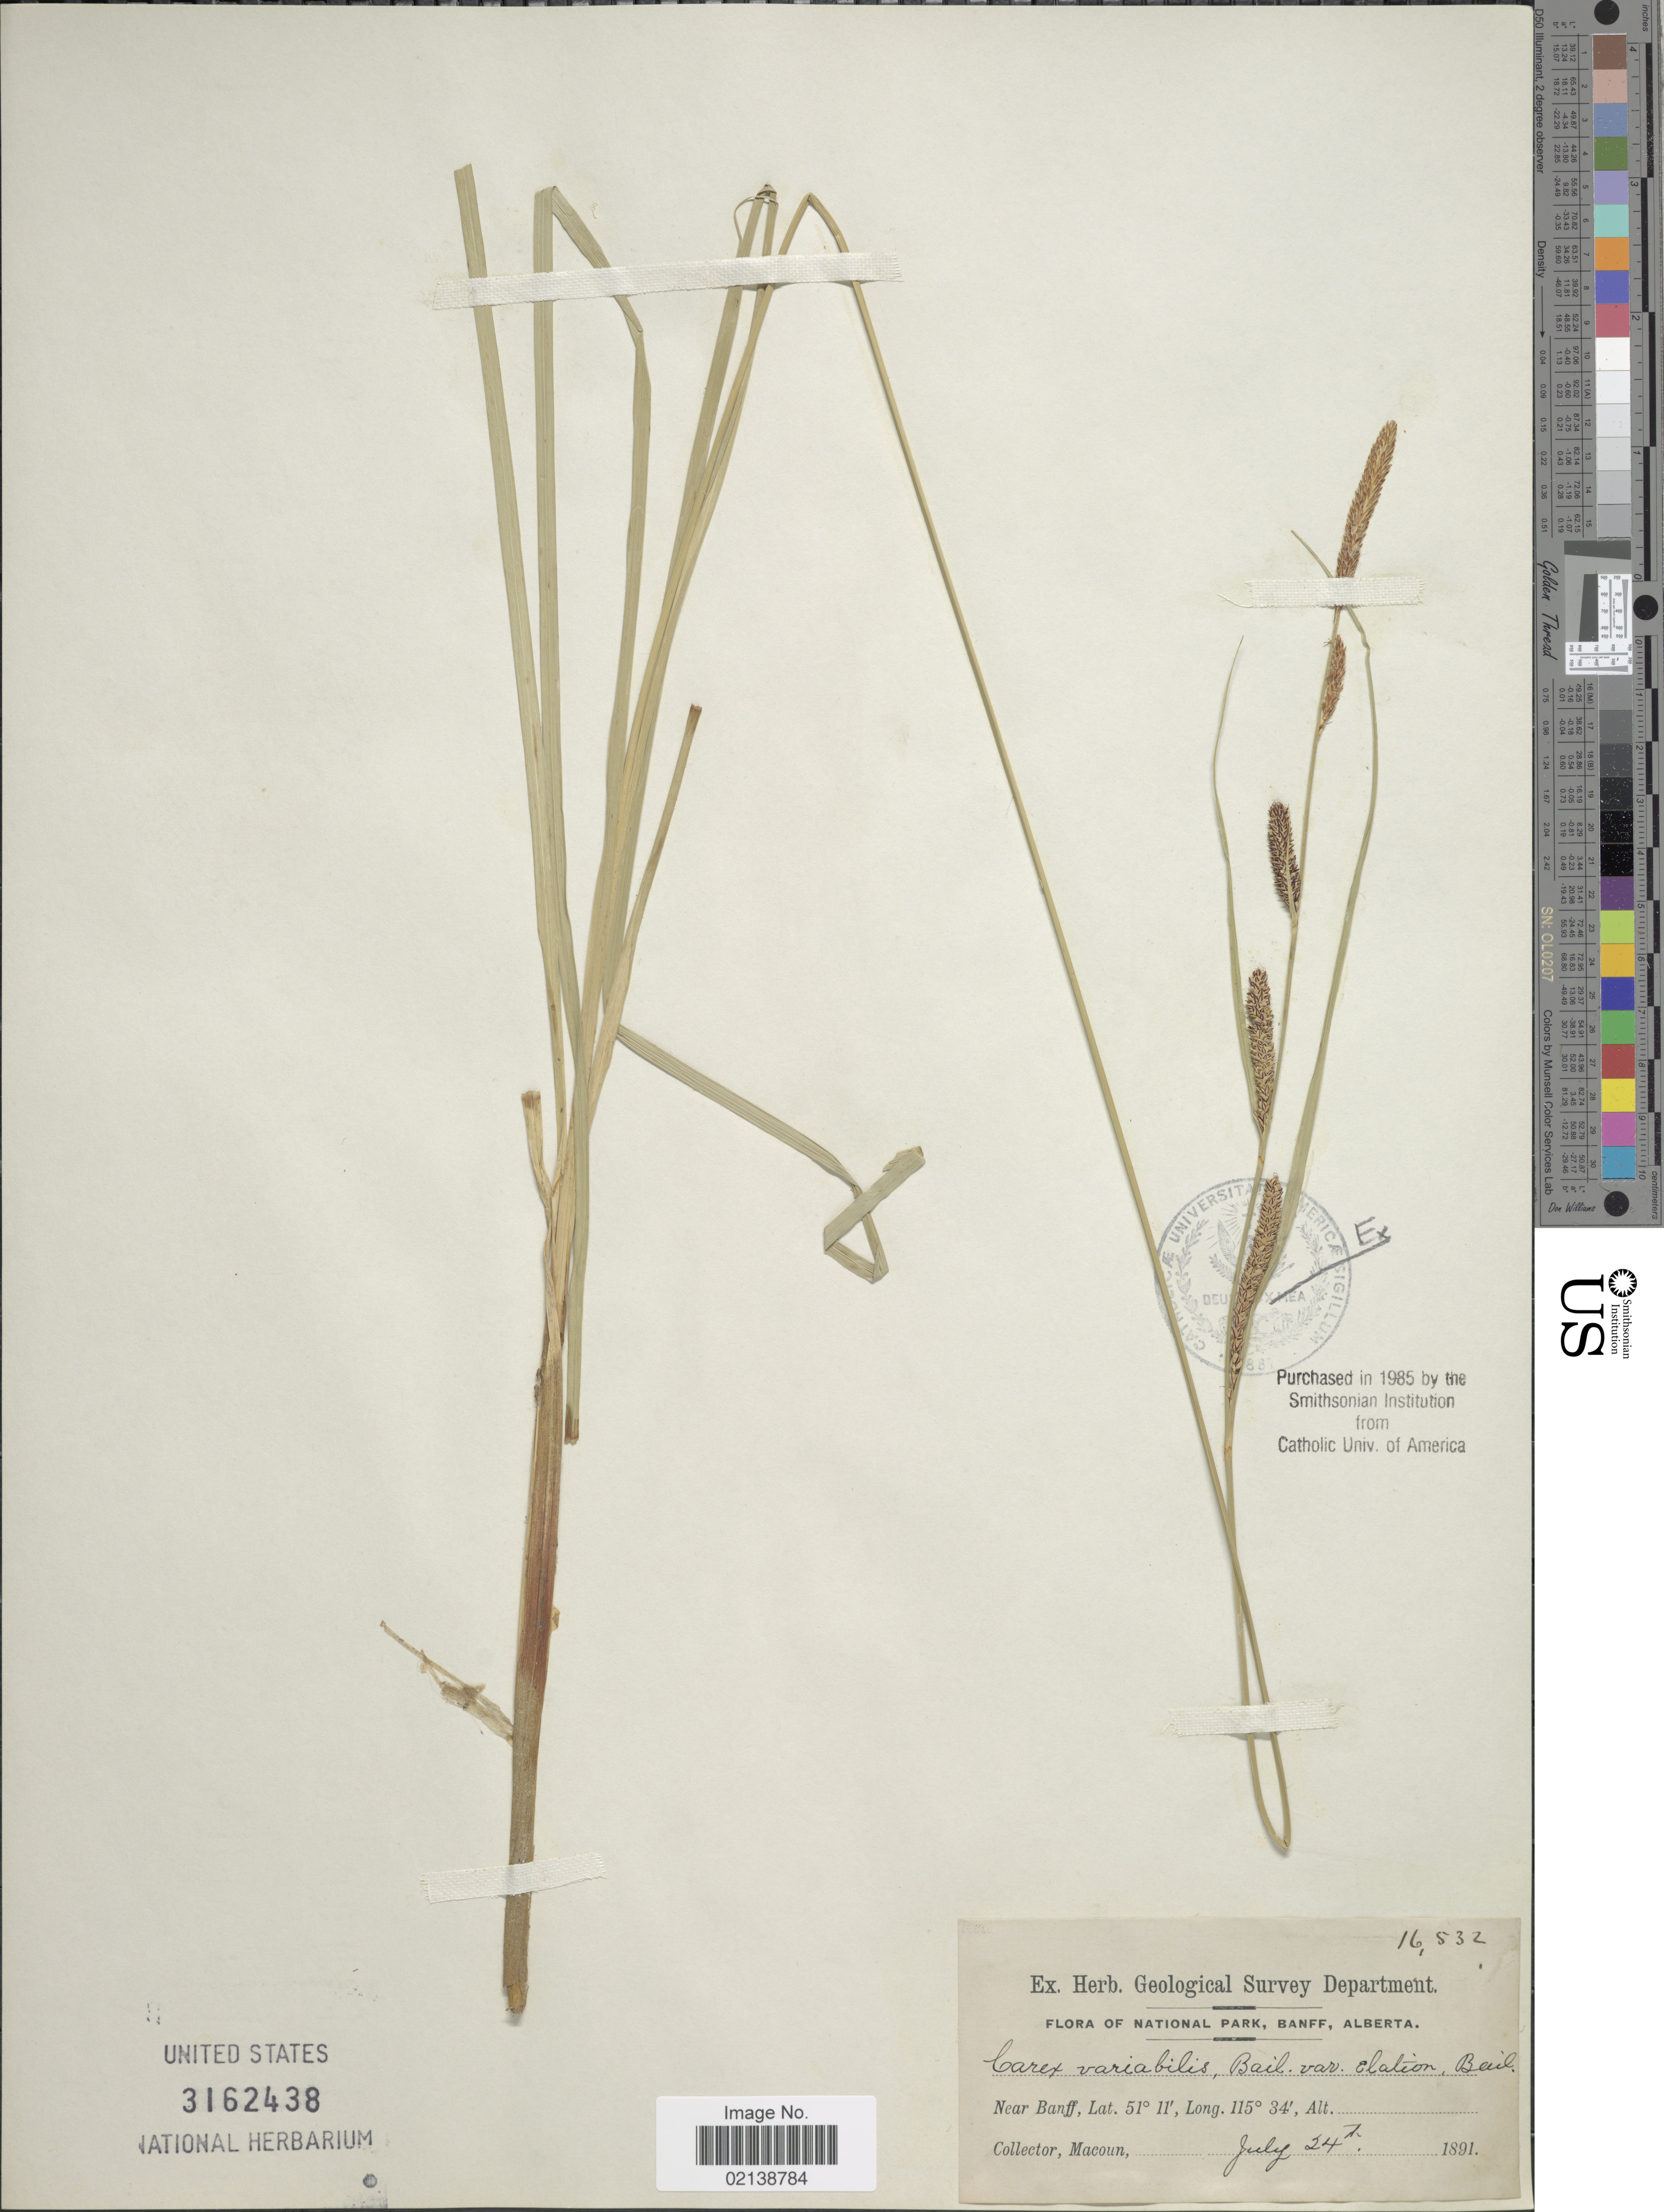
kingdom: Plantae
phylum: Tracheophyta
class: Liliopsida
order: Poales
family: Cyperaceae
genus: Carex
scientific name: Carex emoryi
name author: Dewey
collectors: -- Macoun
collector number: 16532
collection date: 1891-07-24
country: Canada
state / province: Alberta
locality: National Park, Banff, Alberta, Near Banff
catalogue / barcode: US 3162438